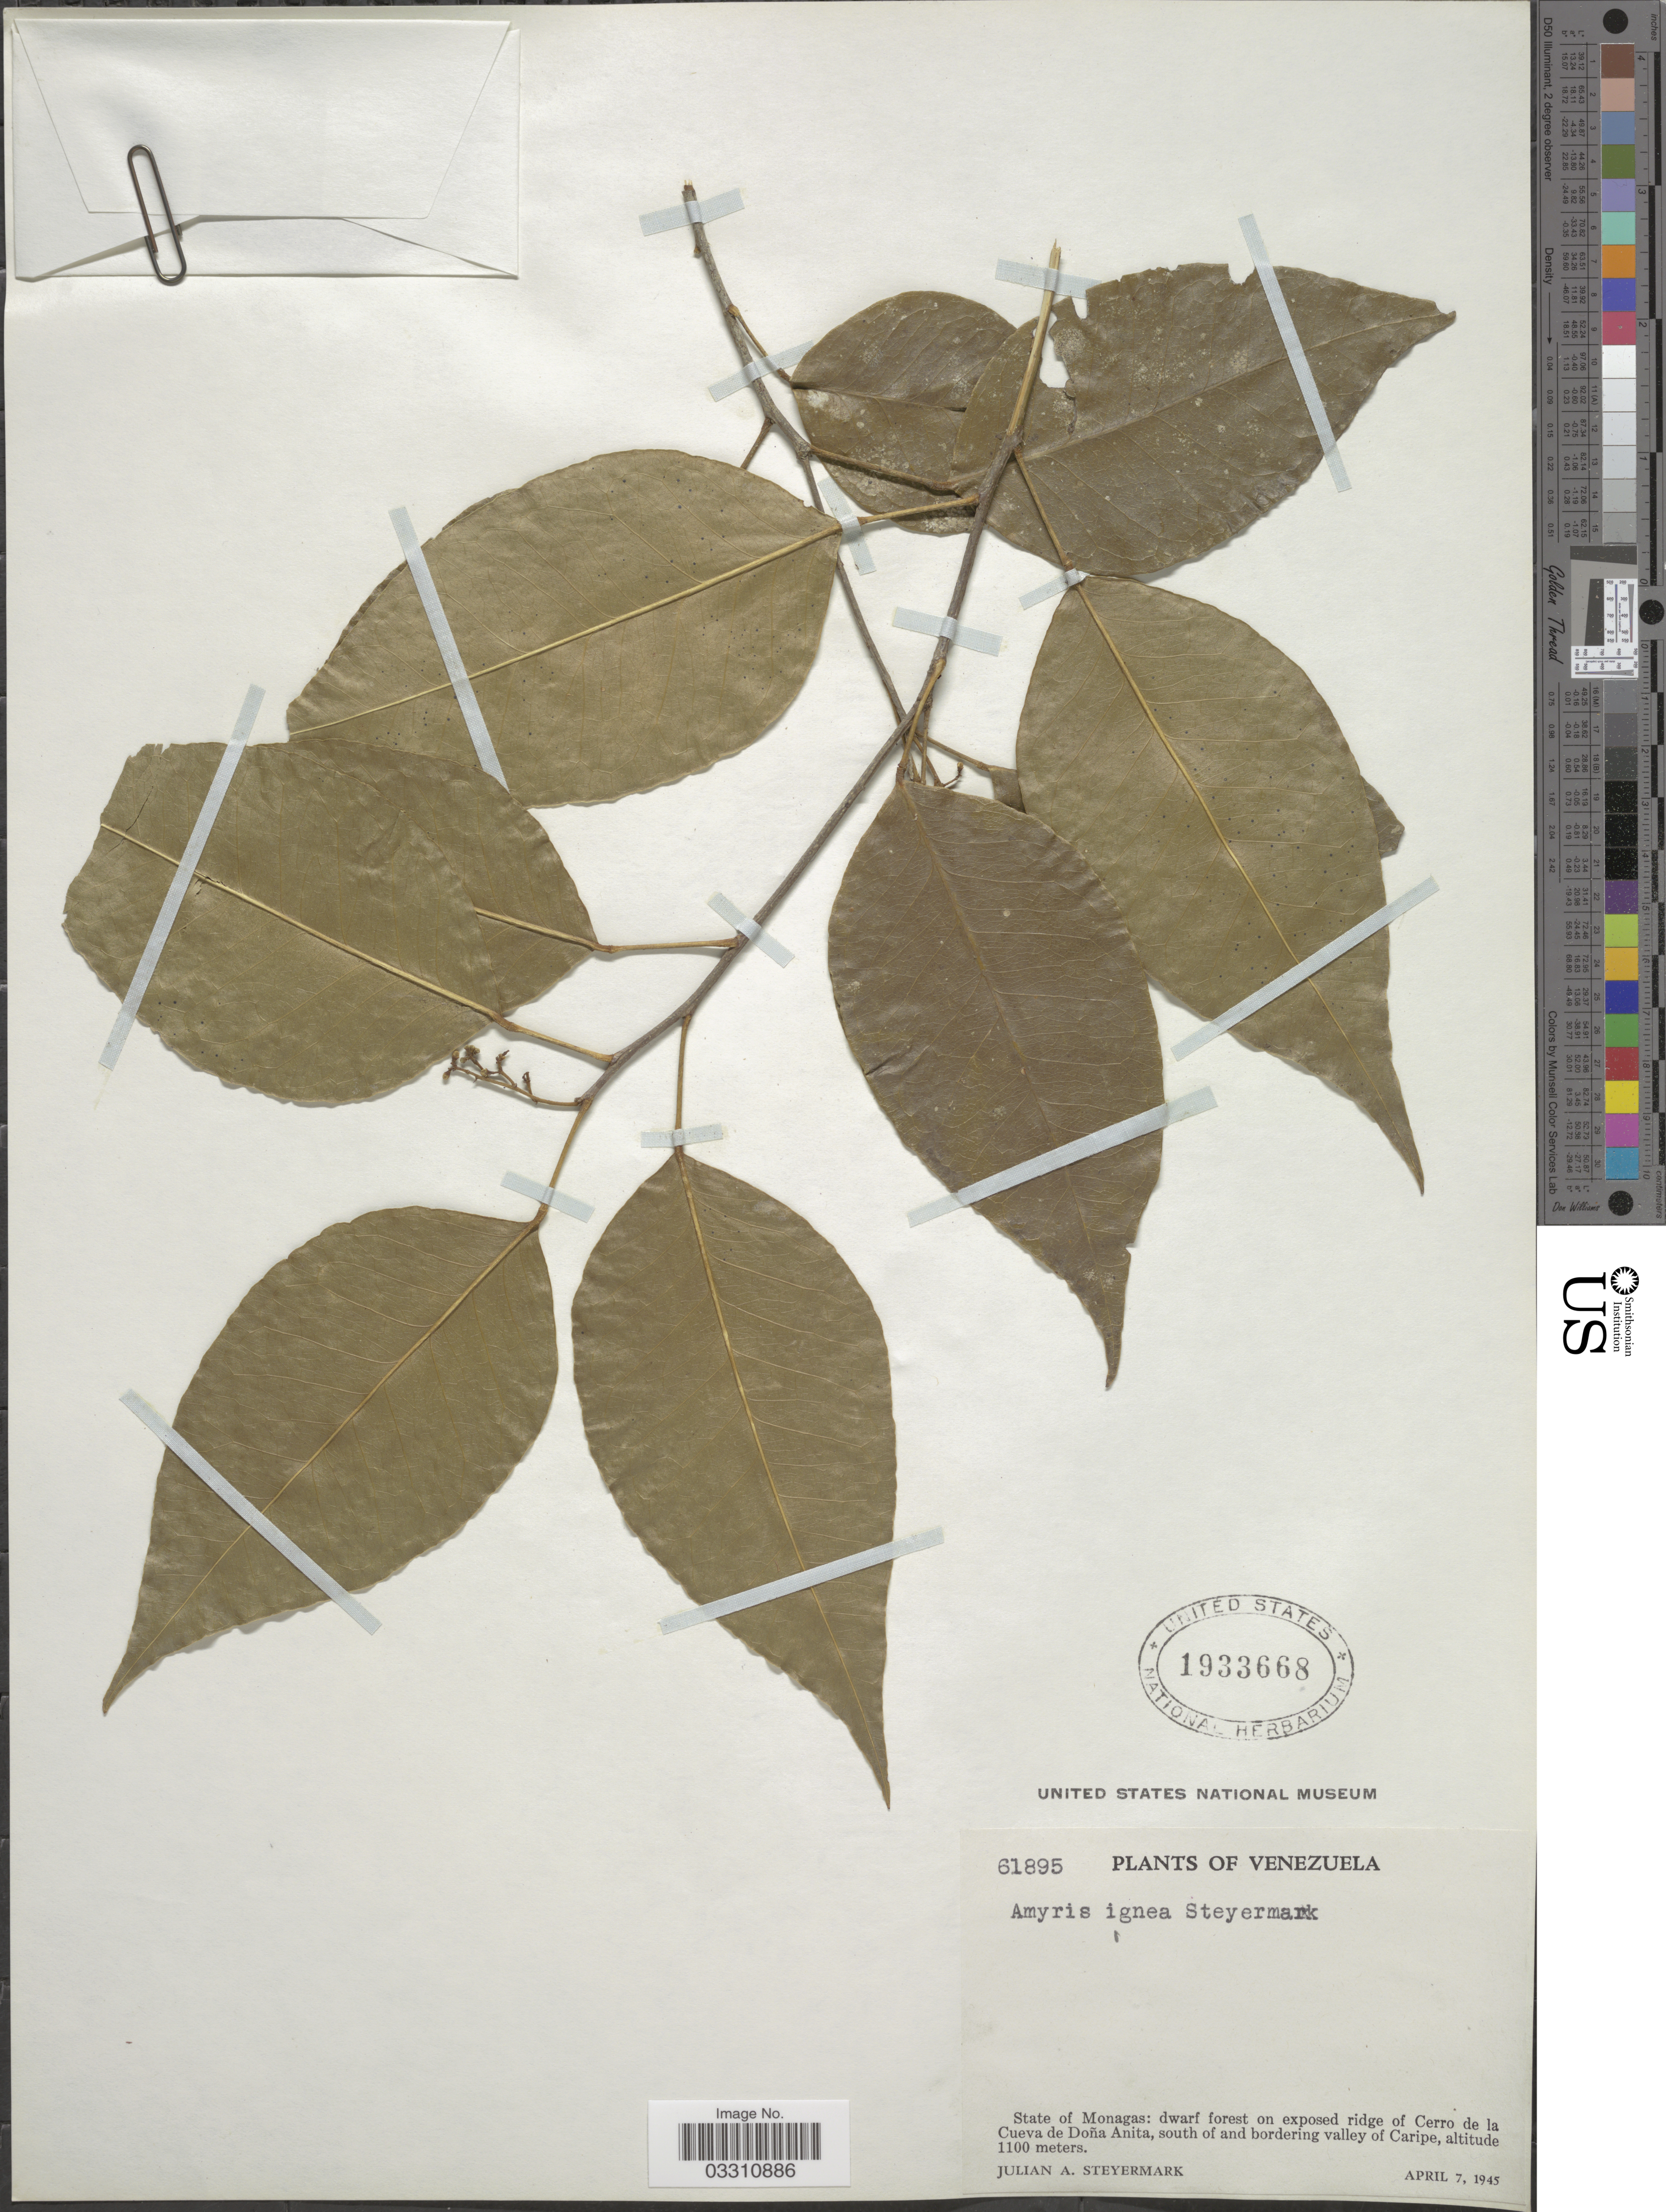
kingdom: Plantae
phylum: Tracheophyta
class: Magnoliopsida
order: Sapindales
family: Rutaceae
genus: Amyris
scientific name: Amyris ignea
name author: Steyerm.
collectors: J. Steyermark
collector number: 61895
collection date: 1945-04-07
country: Venezuela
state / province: Monagas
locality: Dwarf forest on exposed ridge of Cerro de la Cueva de Doña Anita, south of and bordering valley of Caripe.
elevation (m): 1100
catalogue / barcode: US 1933668